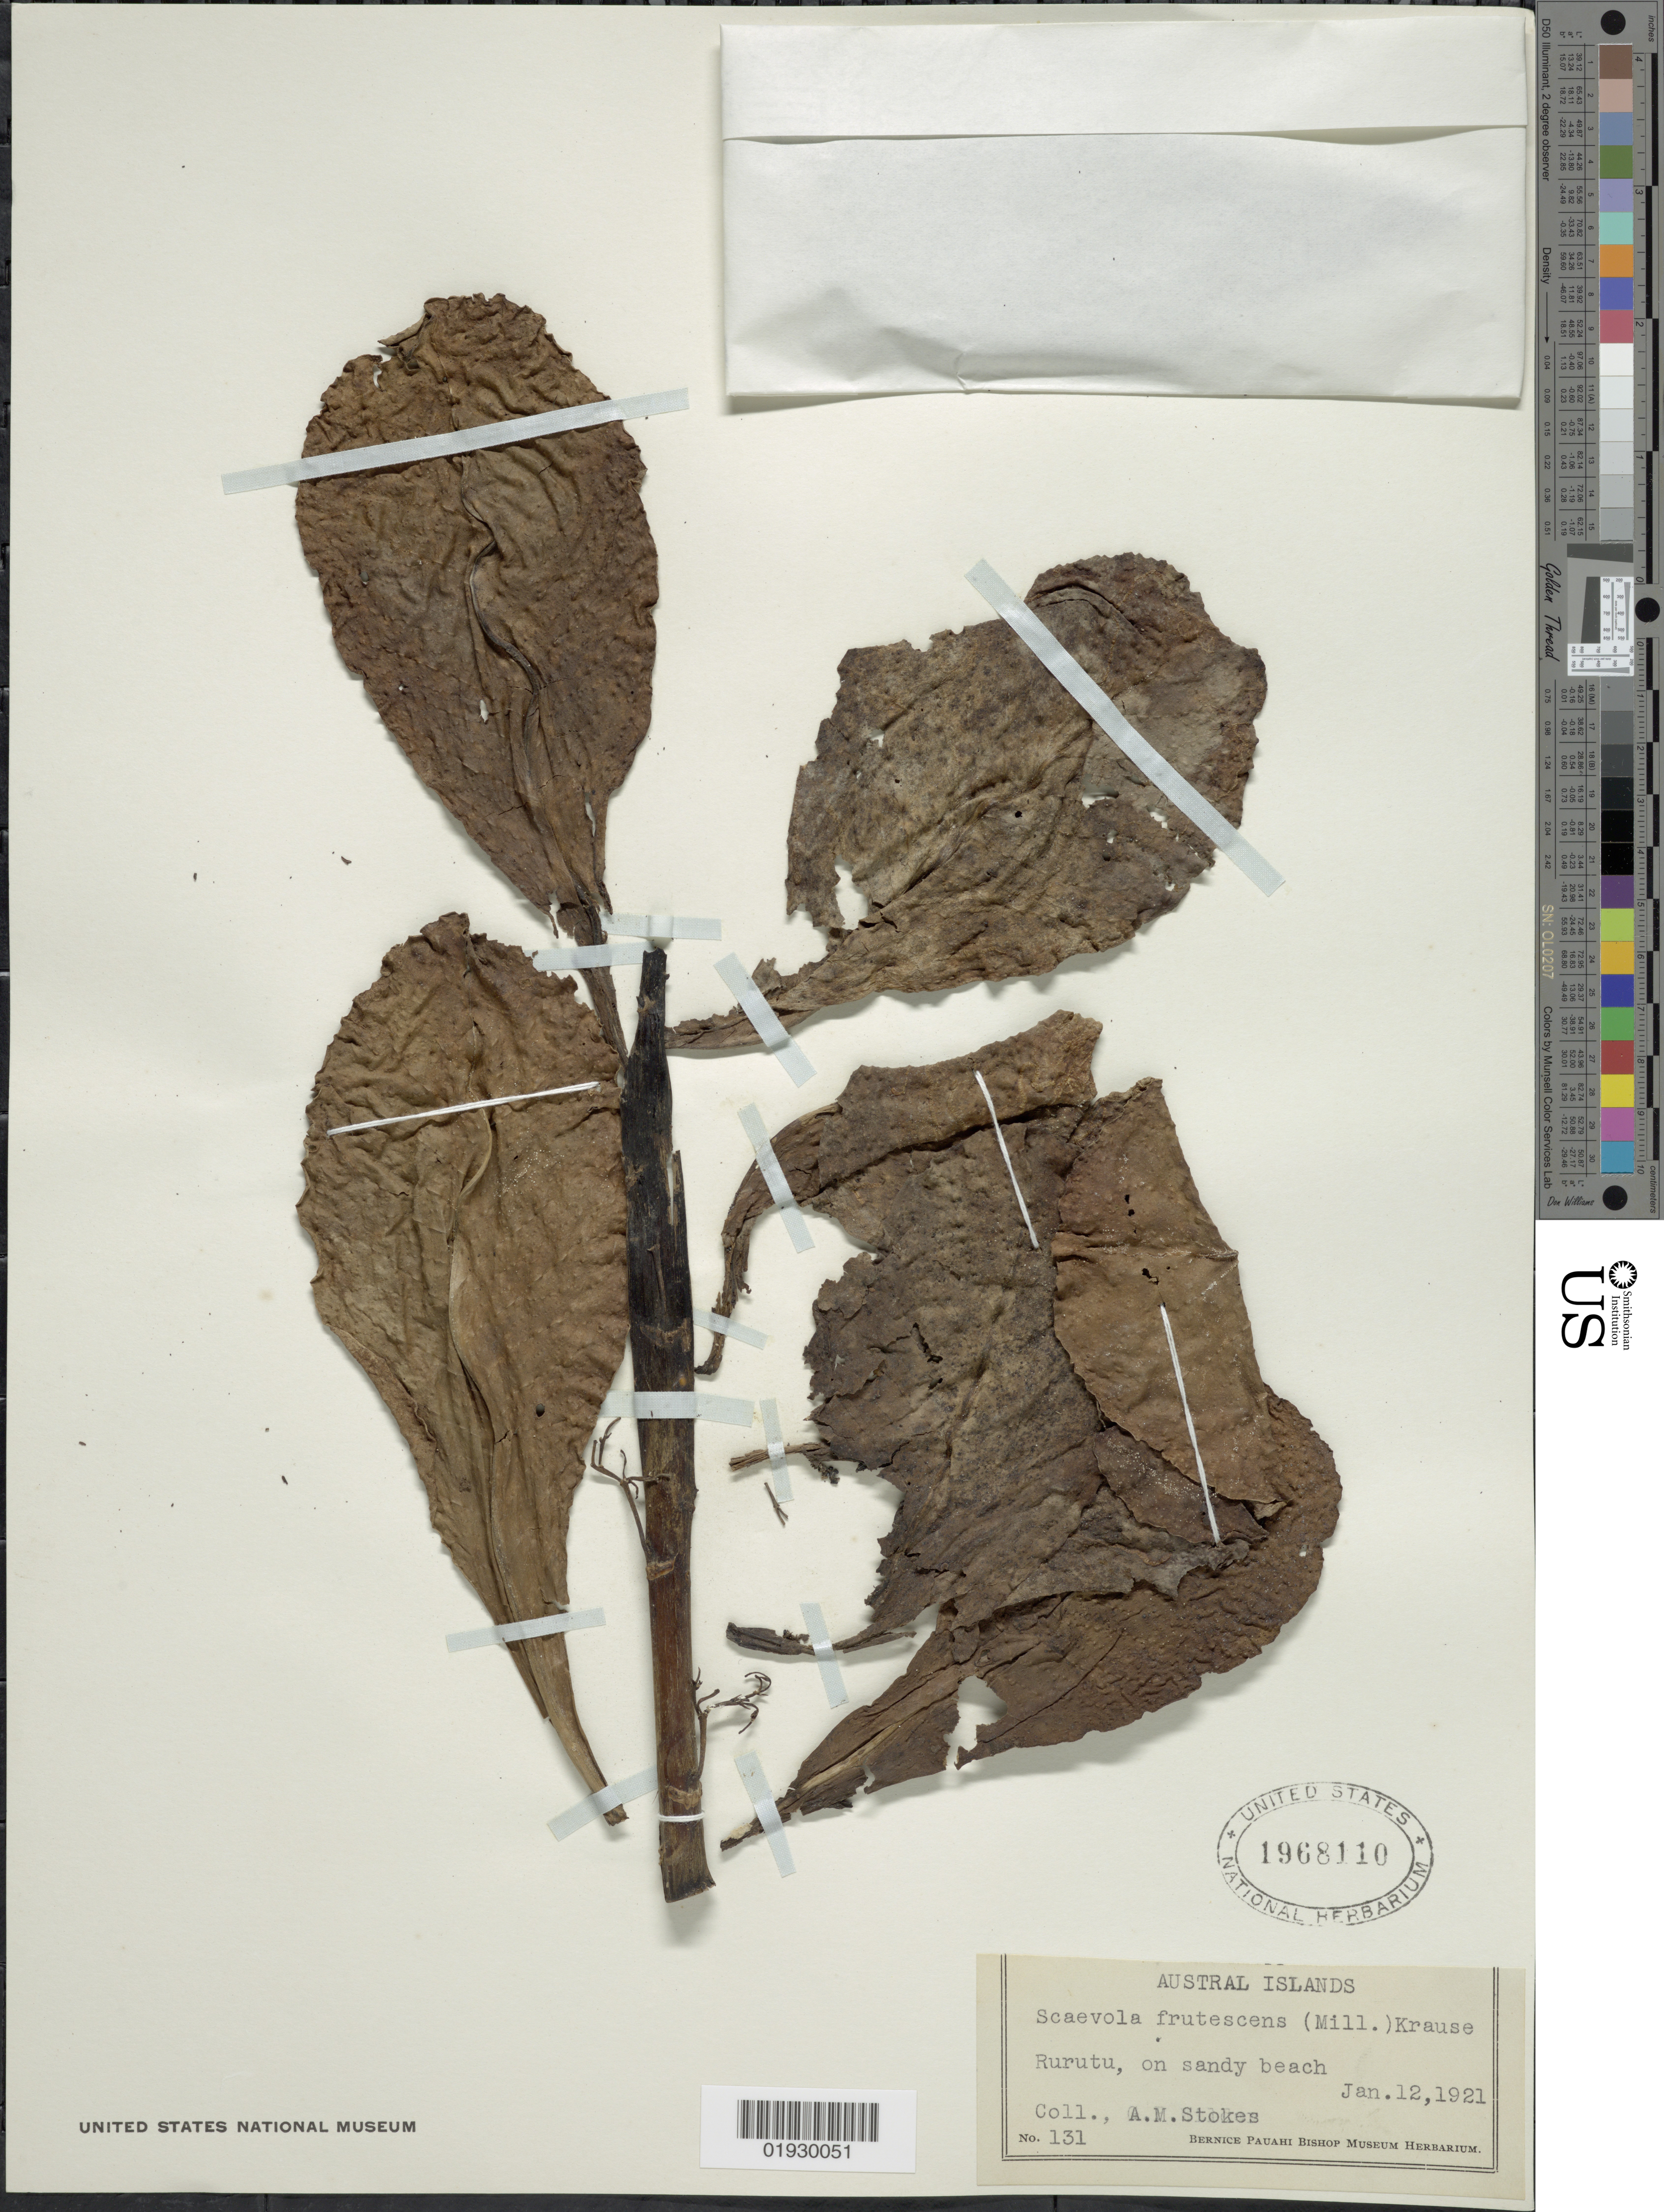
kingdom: Plantae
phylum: Tracheophyta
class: Magnoliopsida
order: Asterales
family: Goodeniaceae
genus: Scaevola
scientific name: Scaevola taccada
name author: (Gaertn.) Roxb.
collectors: A. M. Stokes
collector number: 131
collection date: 1921-01-12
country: French Polynesia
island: Rurutu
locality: Austral Islands, Rurutu.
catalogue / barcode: US 1968110